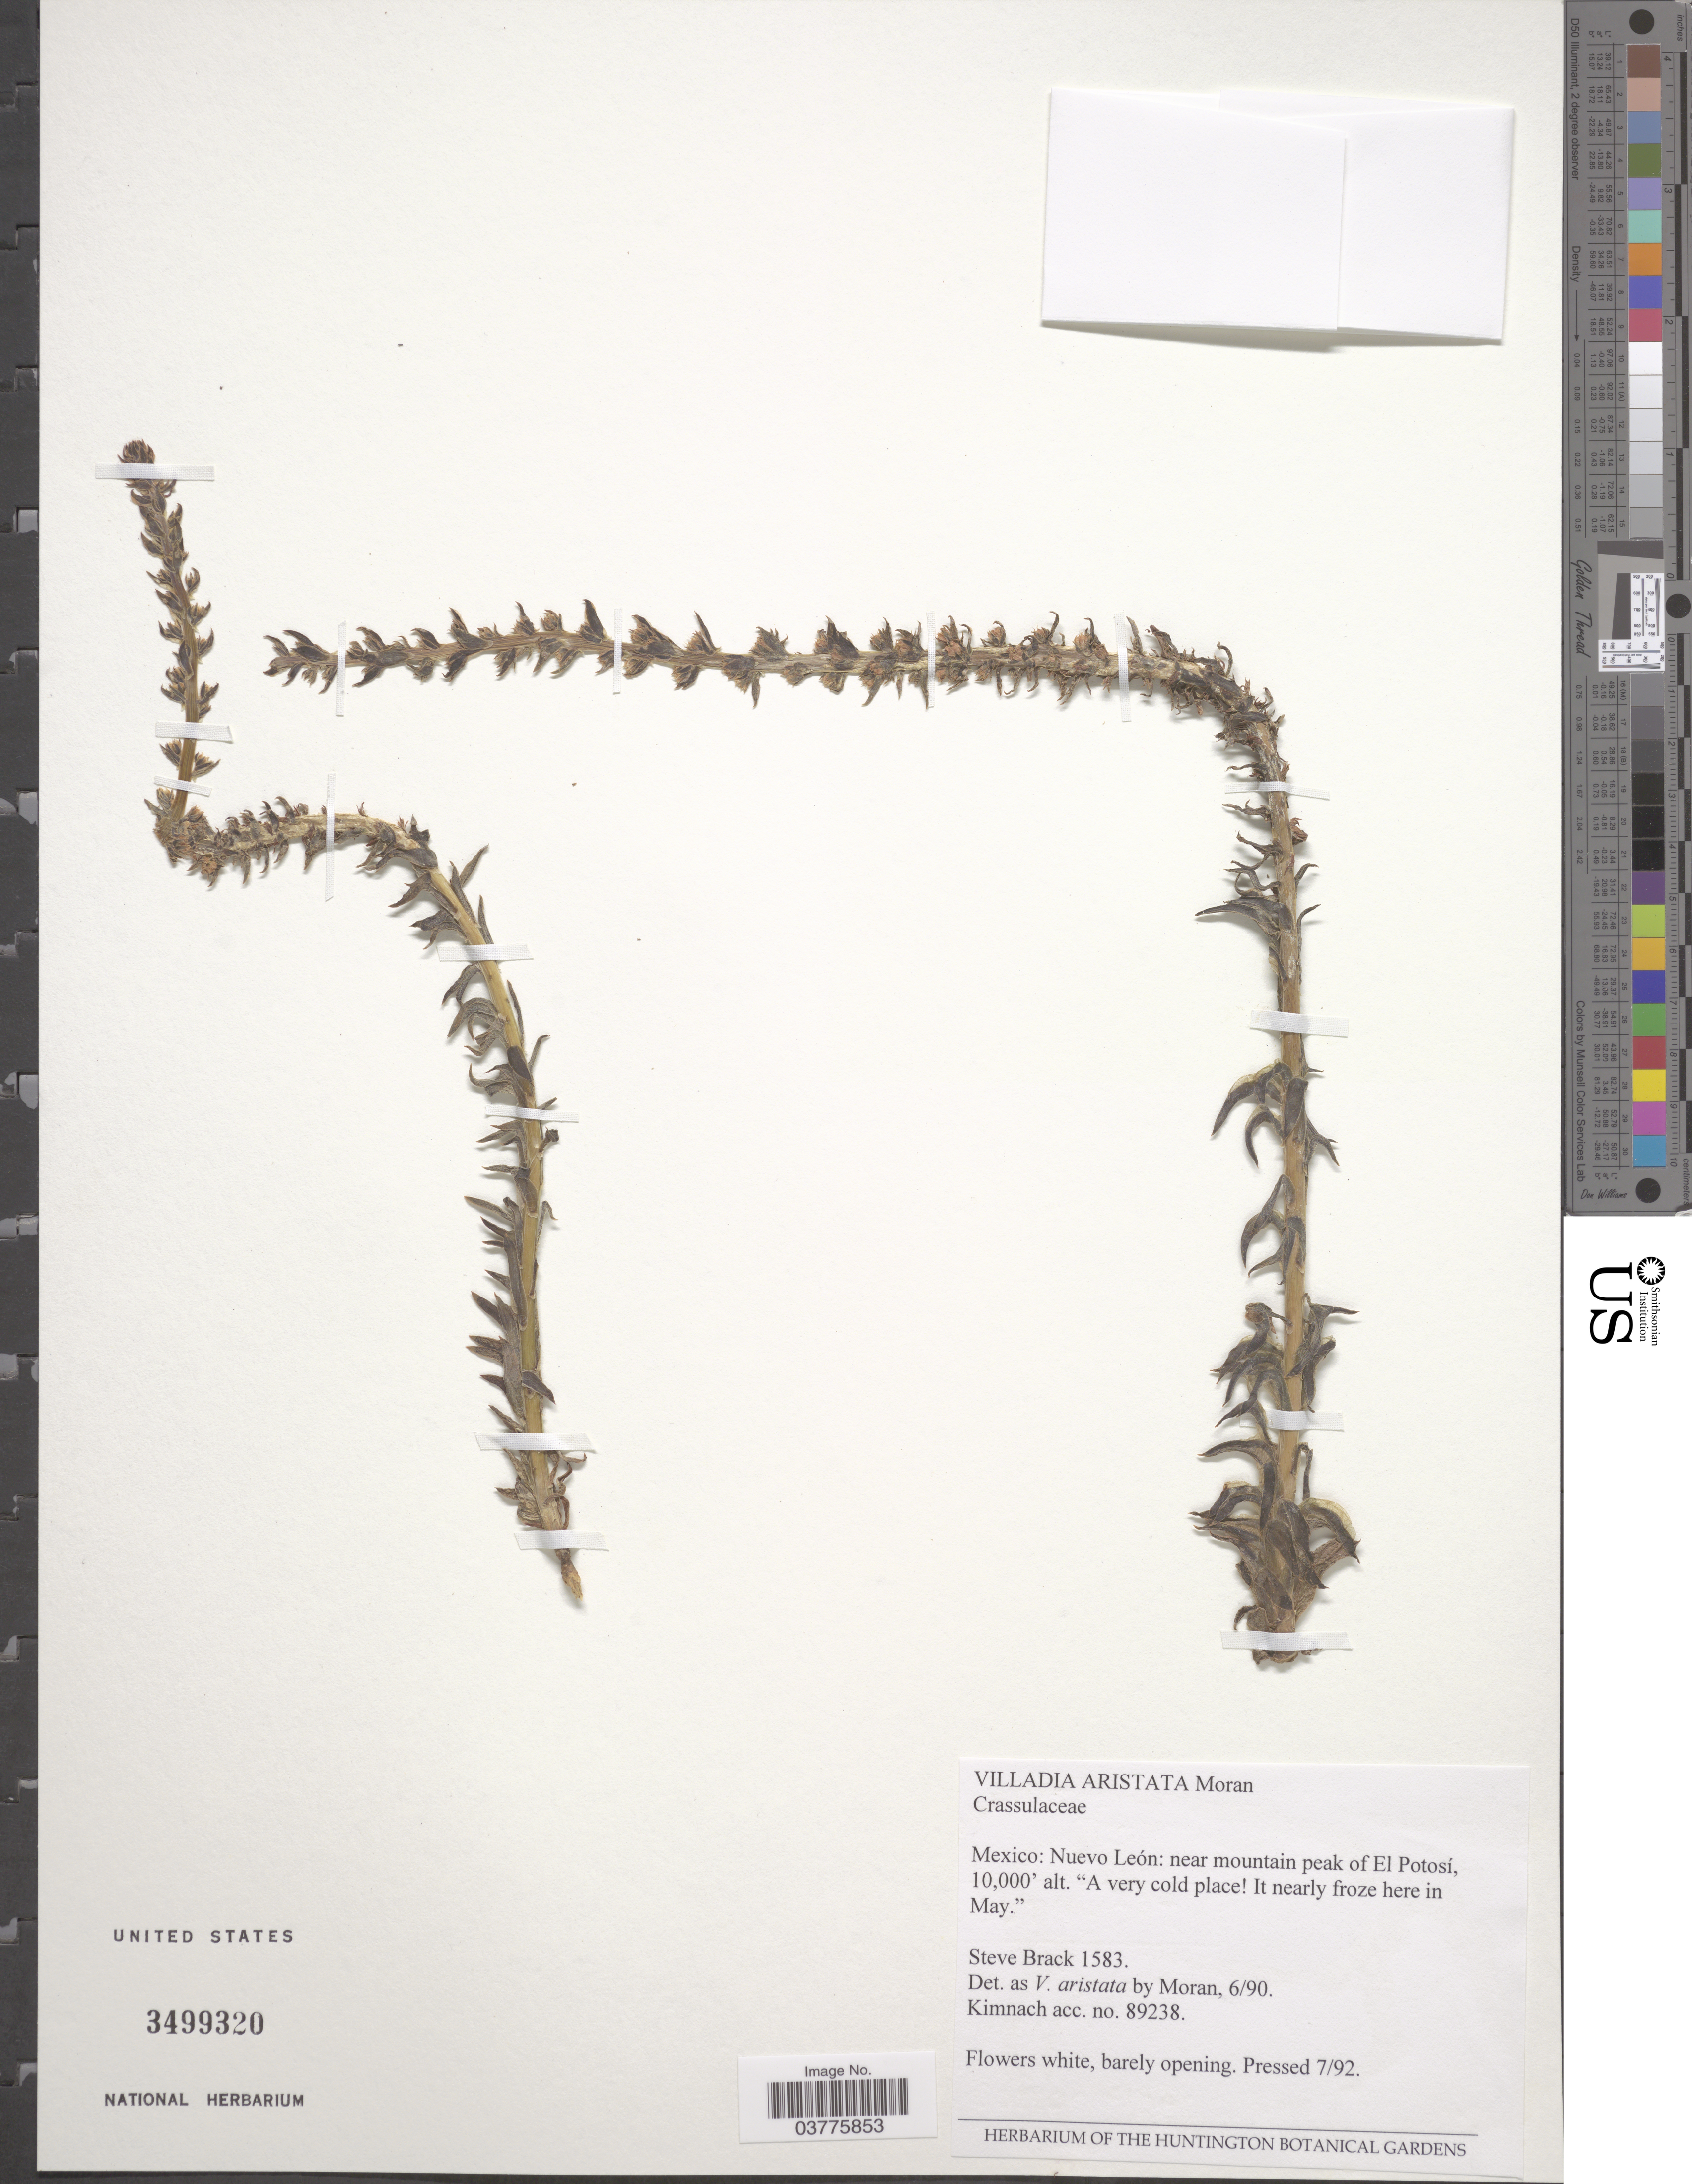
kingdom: Plantae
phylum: Tracheophyta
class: Magnoliopsida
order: Saxifragales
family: Crassulaceae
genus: Villadia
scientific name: Villadia aristata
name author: Moran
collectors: S. Brack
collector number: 1583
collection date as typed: Transcribed d/m/y: /7/92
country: Mexico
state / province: Nuevo León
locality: Near mountain peak of El Potosí.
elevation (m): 3048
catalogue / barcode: US 3499320